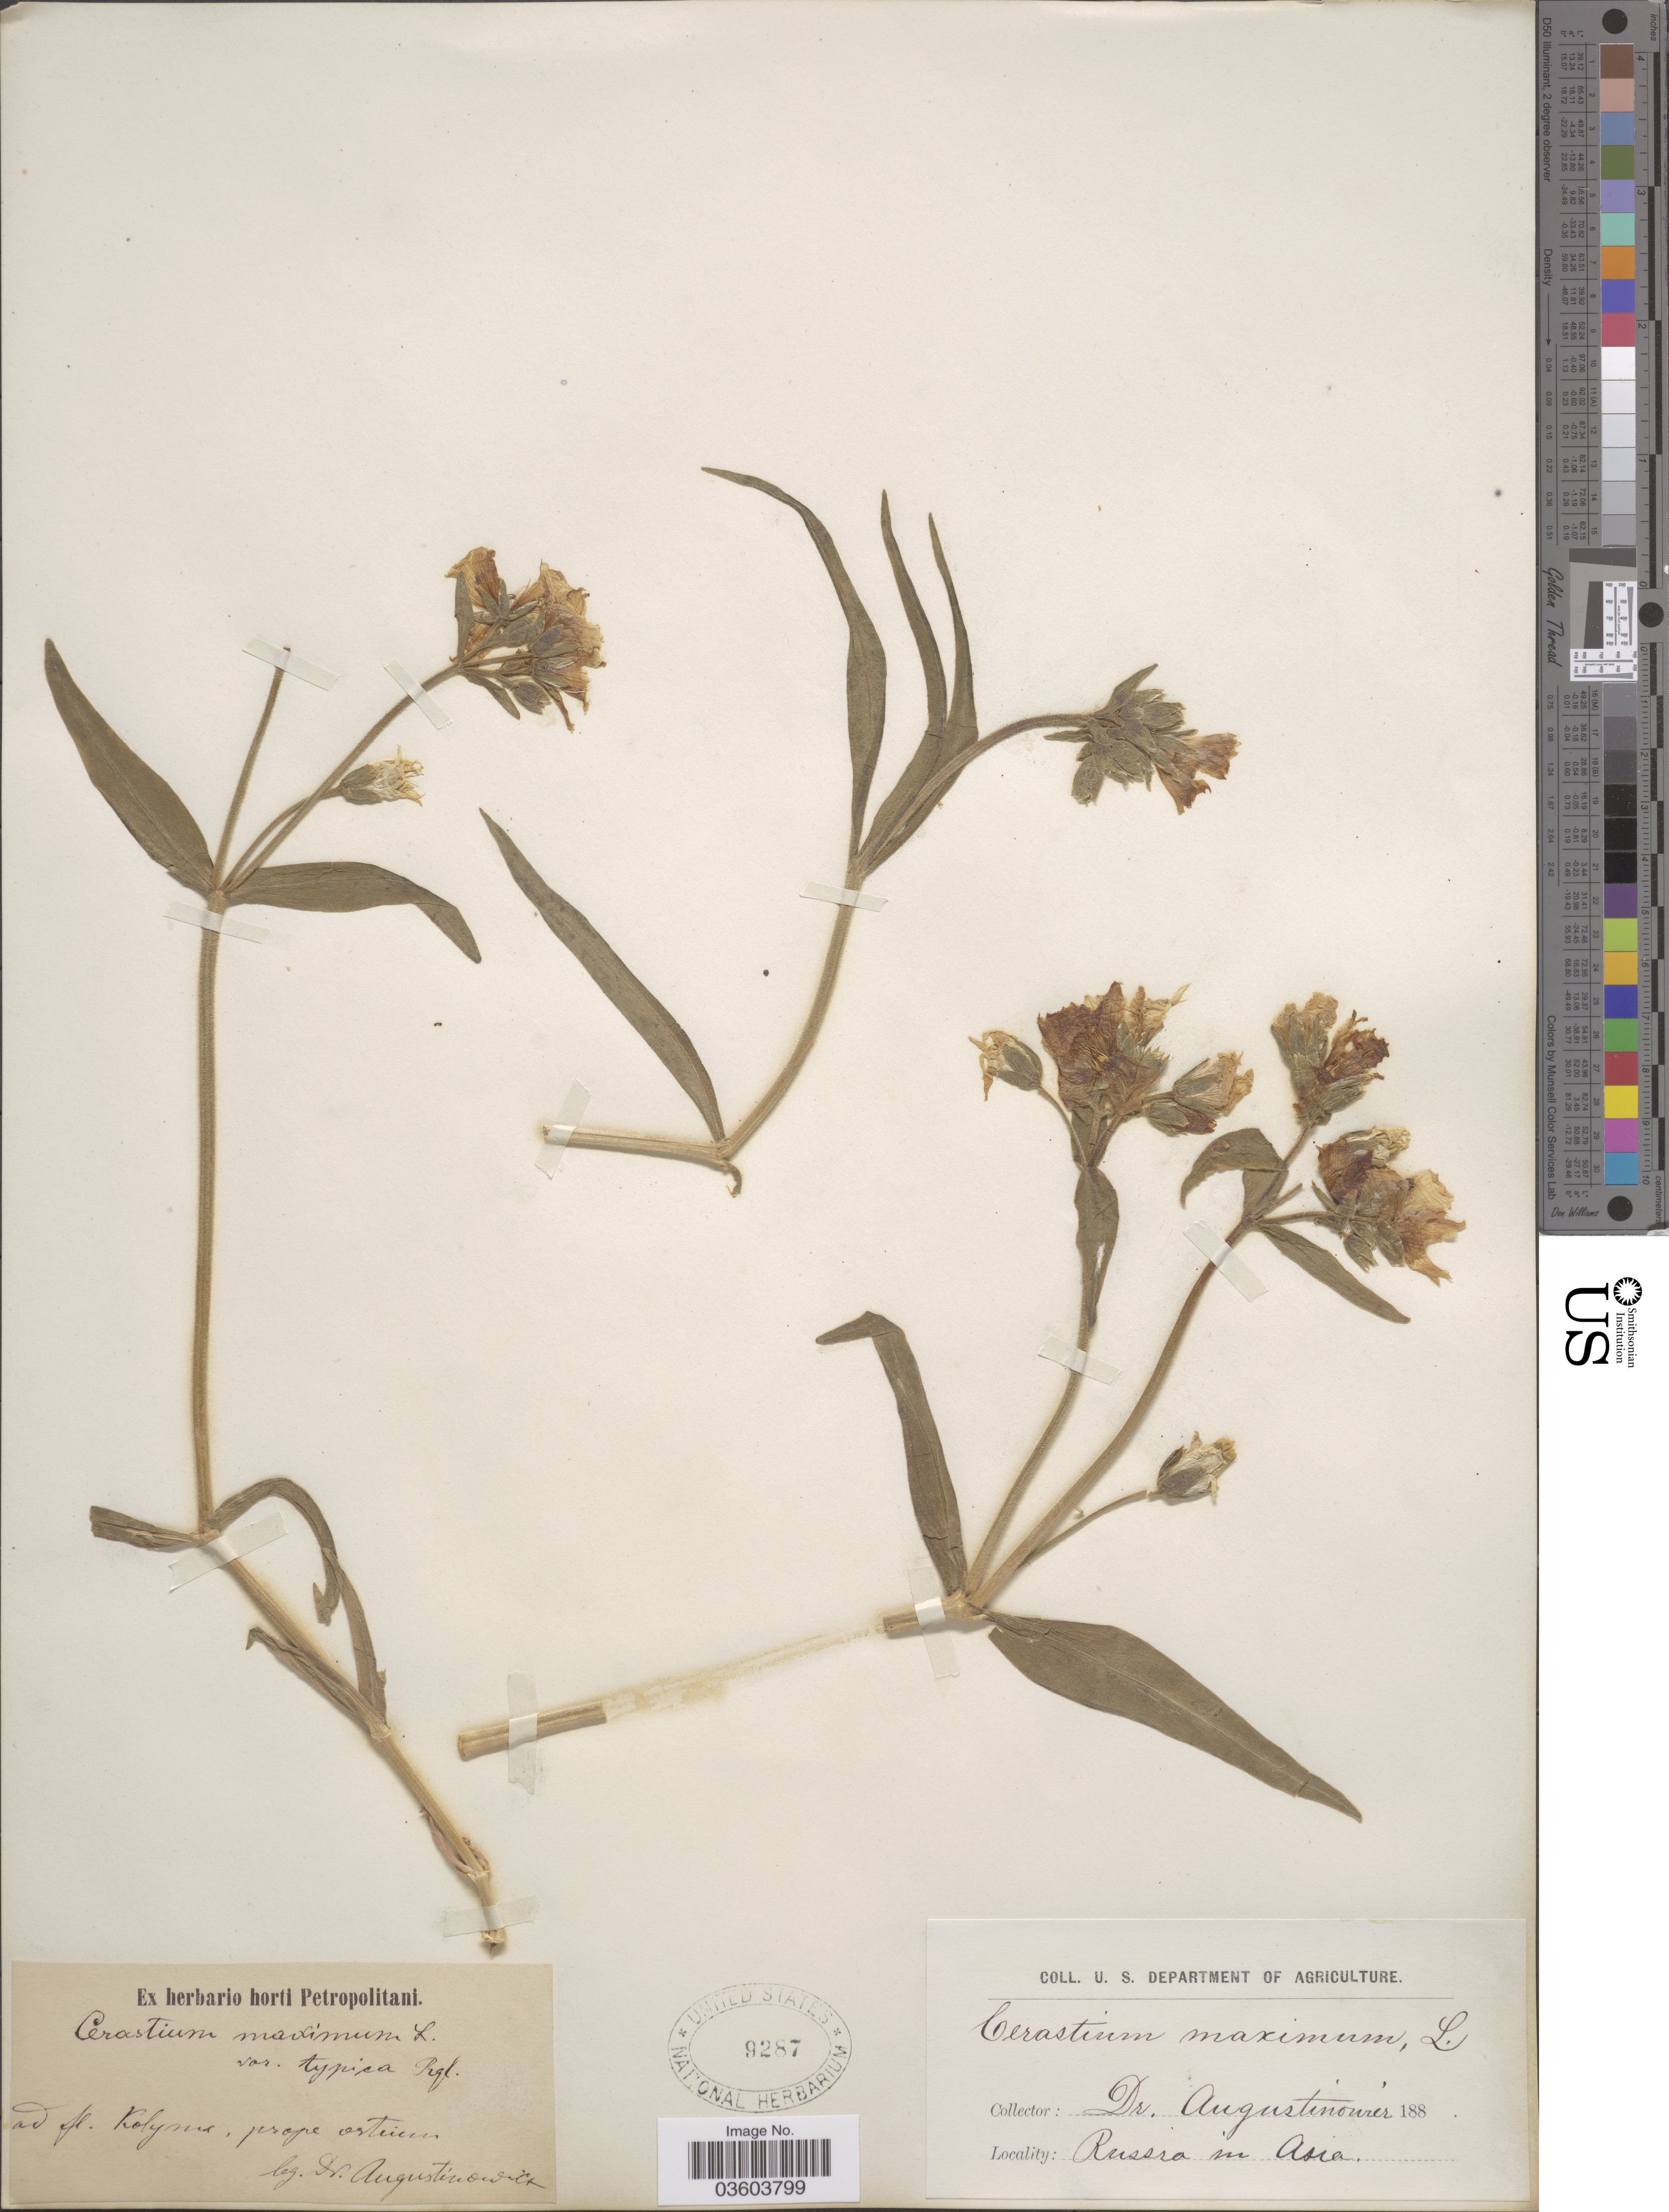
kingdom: Plantae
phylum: Tracheophyta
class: Magnoliopsida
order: Caryophyllales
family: Caryophyllaceae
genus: Cerastium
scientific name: Cerastium maximum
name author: L.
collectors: Augustinowicz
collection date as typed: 188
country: Russian Federation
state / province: Chukotka/Magadan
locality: Kolyma, prope ostium. Russia in Asia.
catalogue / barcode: US 9287